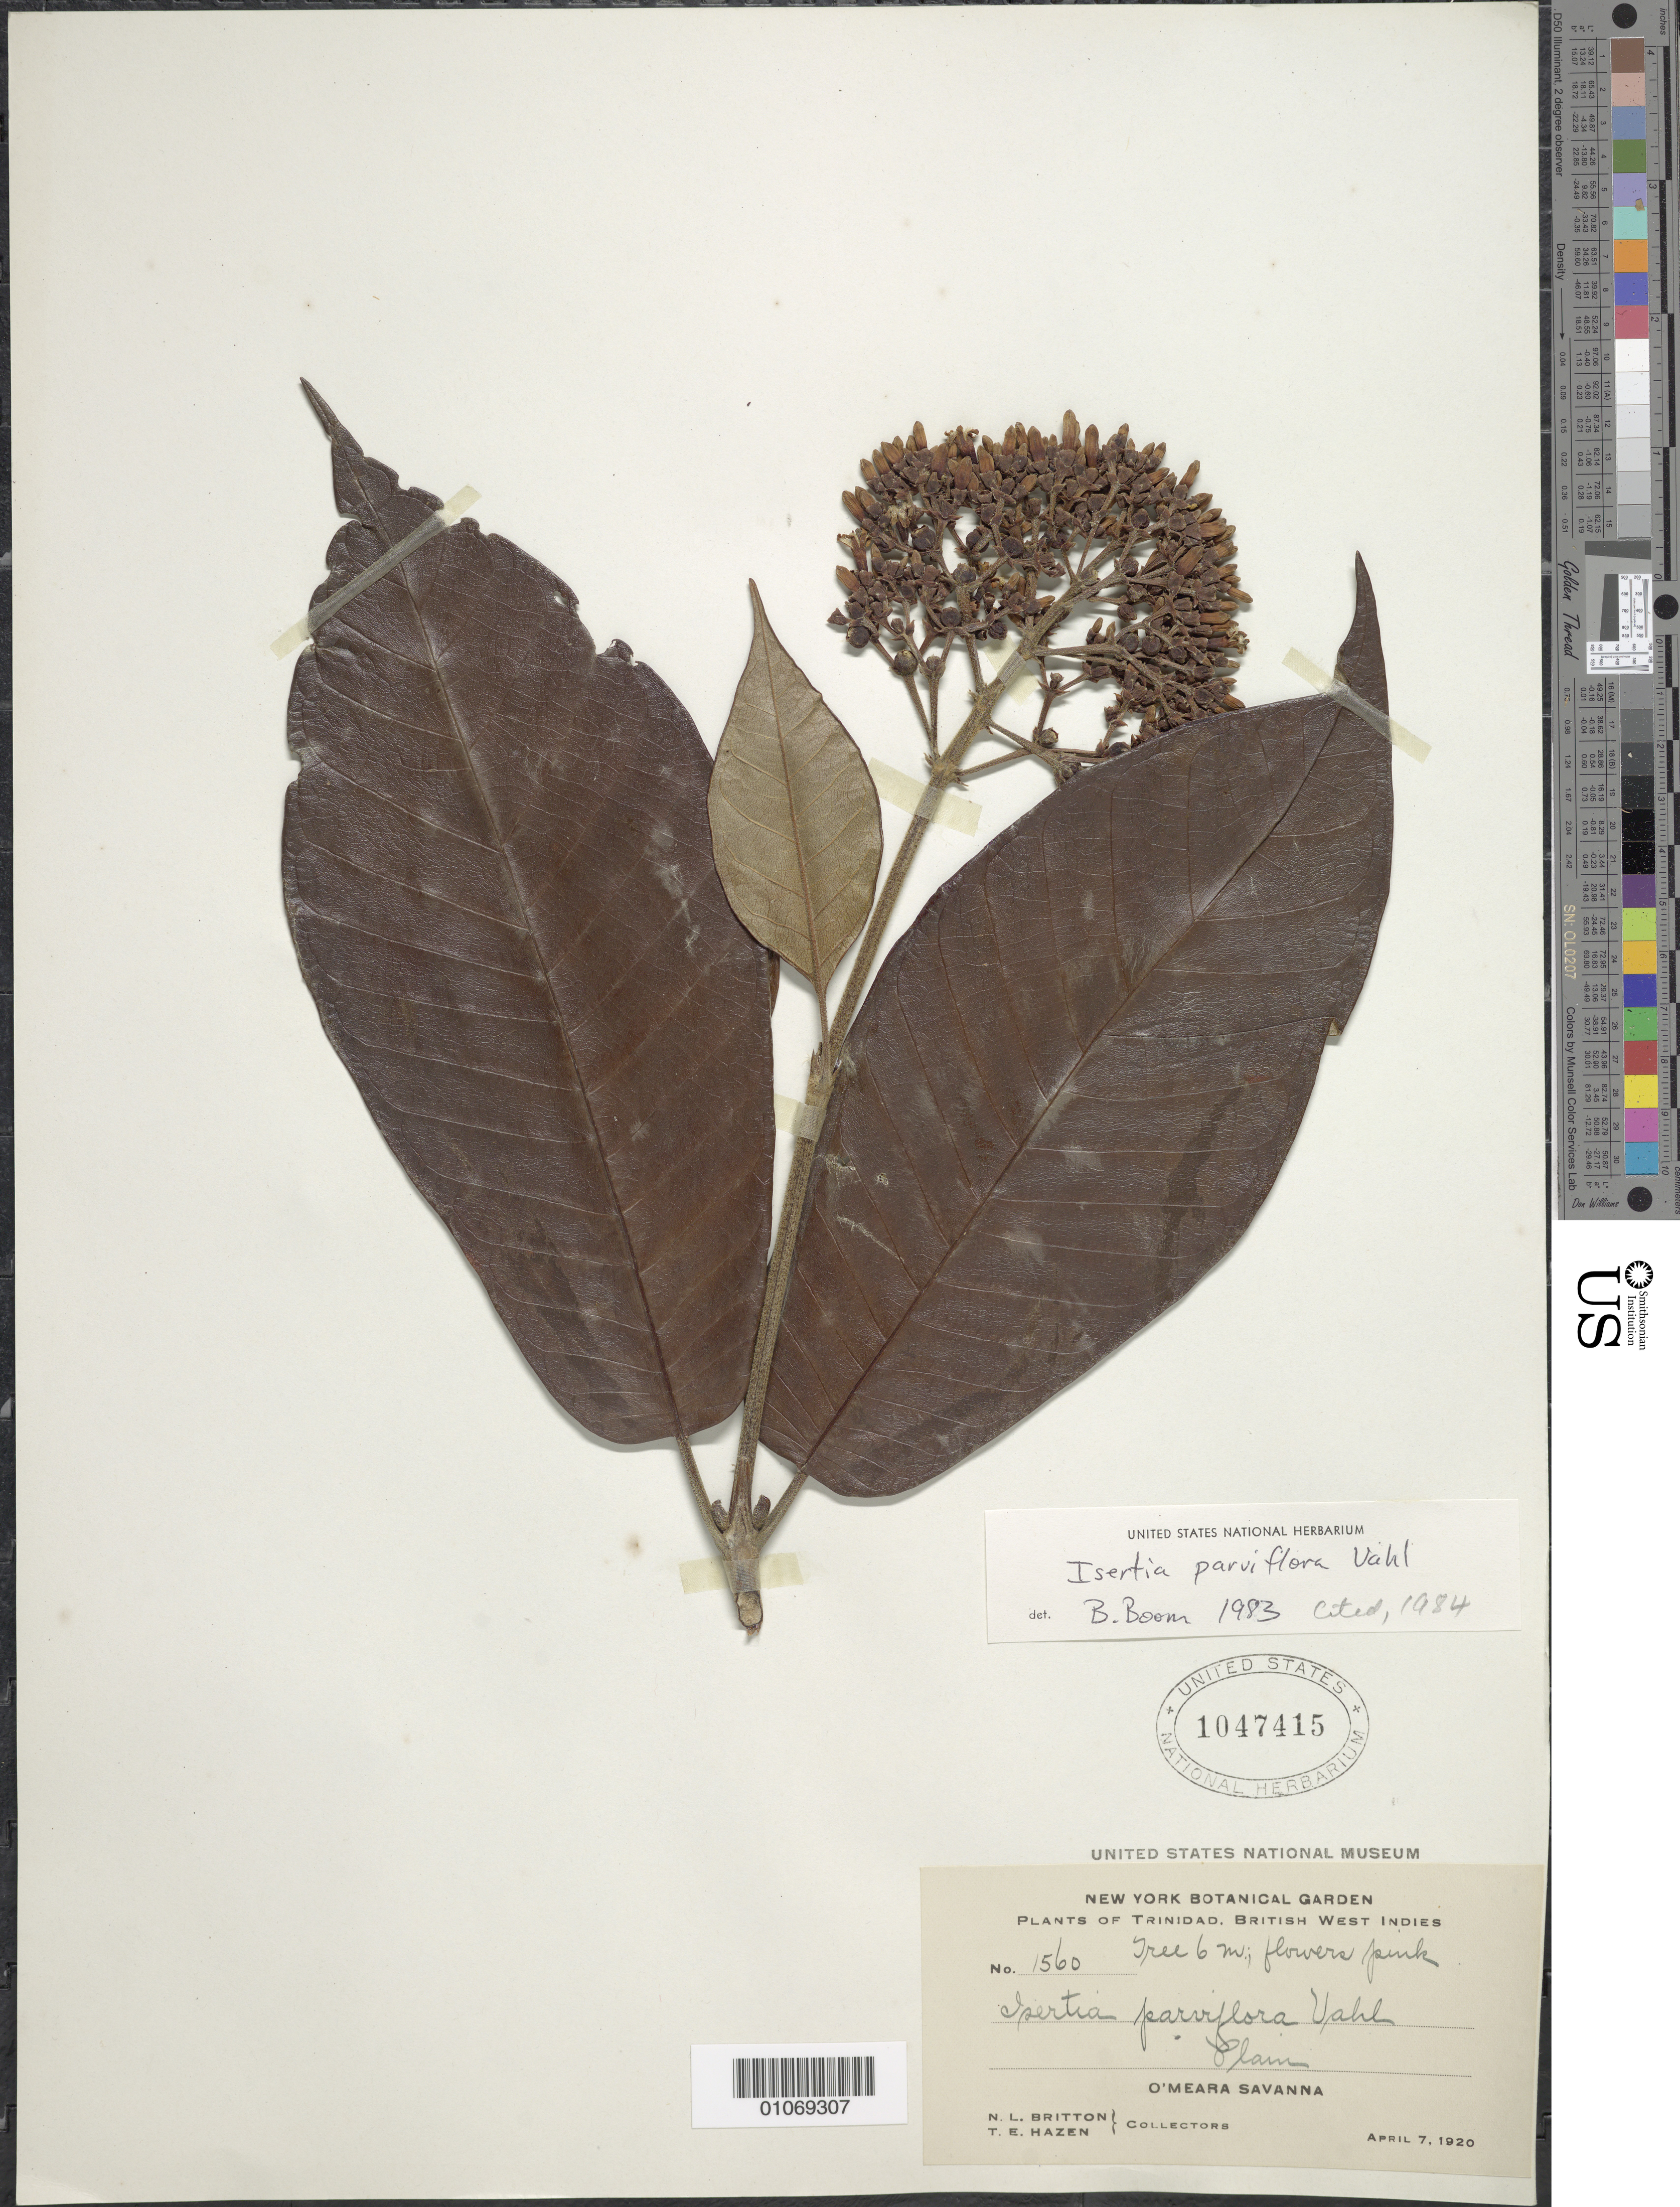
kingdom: Plantae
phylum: Tracheophyta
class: Magnoliopsida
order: Gentianales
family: Rubiaceae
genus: Isertia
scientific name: Isertia parviflora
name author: Vahl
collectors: N. Britton & T. E. Hazen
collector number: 1560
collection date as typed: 07 Apr 1920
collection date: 1920-04-07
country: Trinidad and Tobago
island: Trinidad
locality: O'Meara Savanna, Plain.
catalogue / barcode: US 1047415